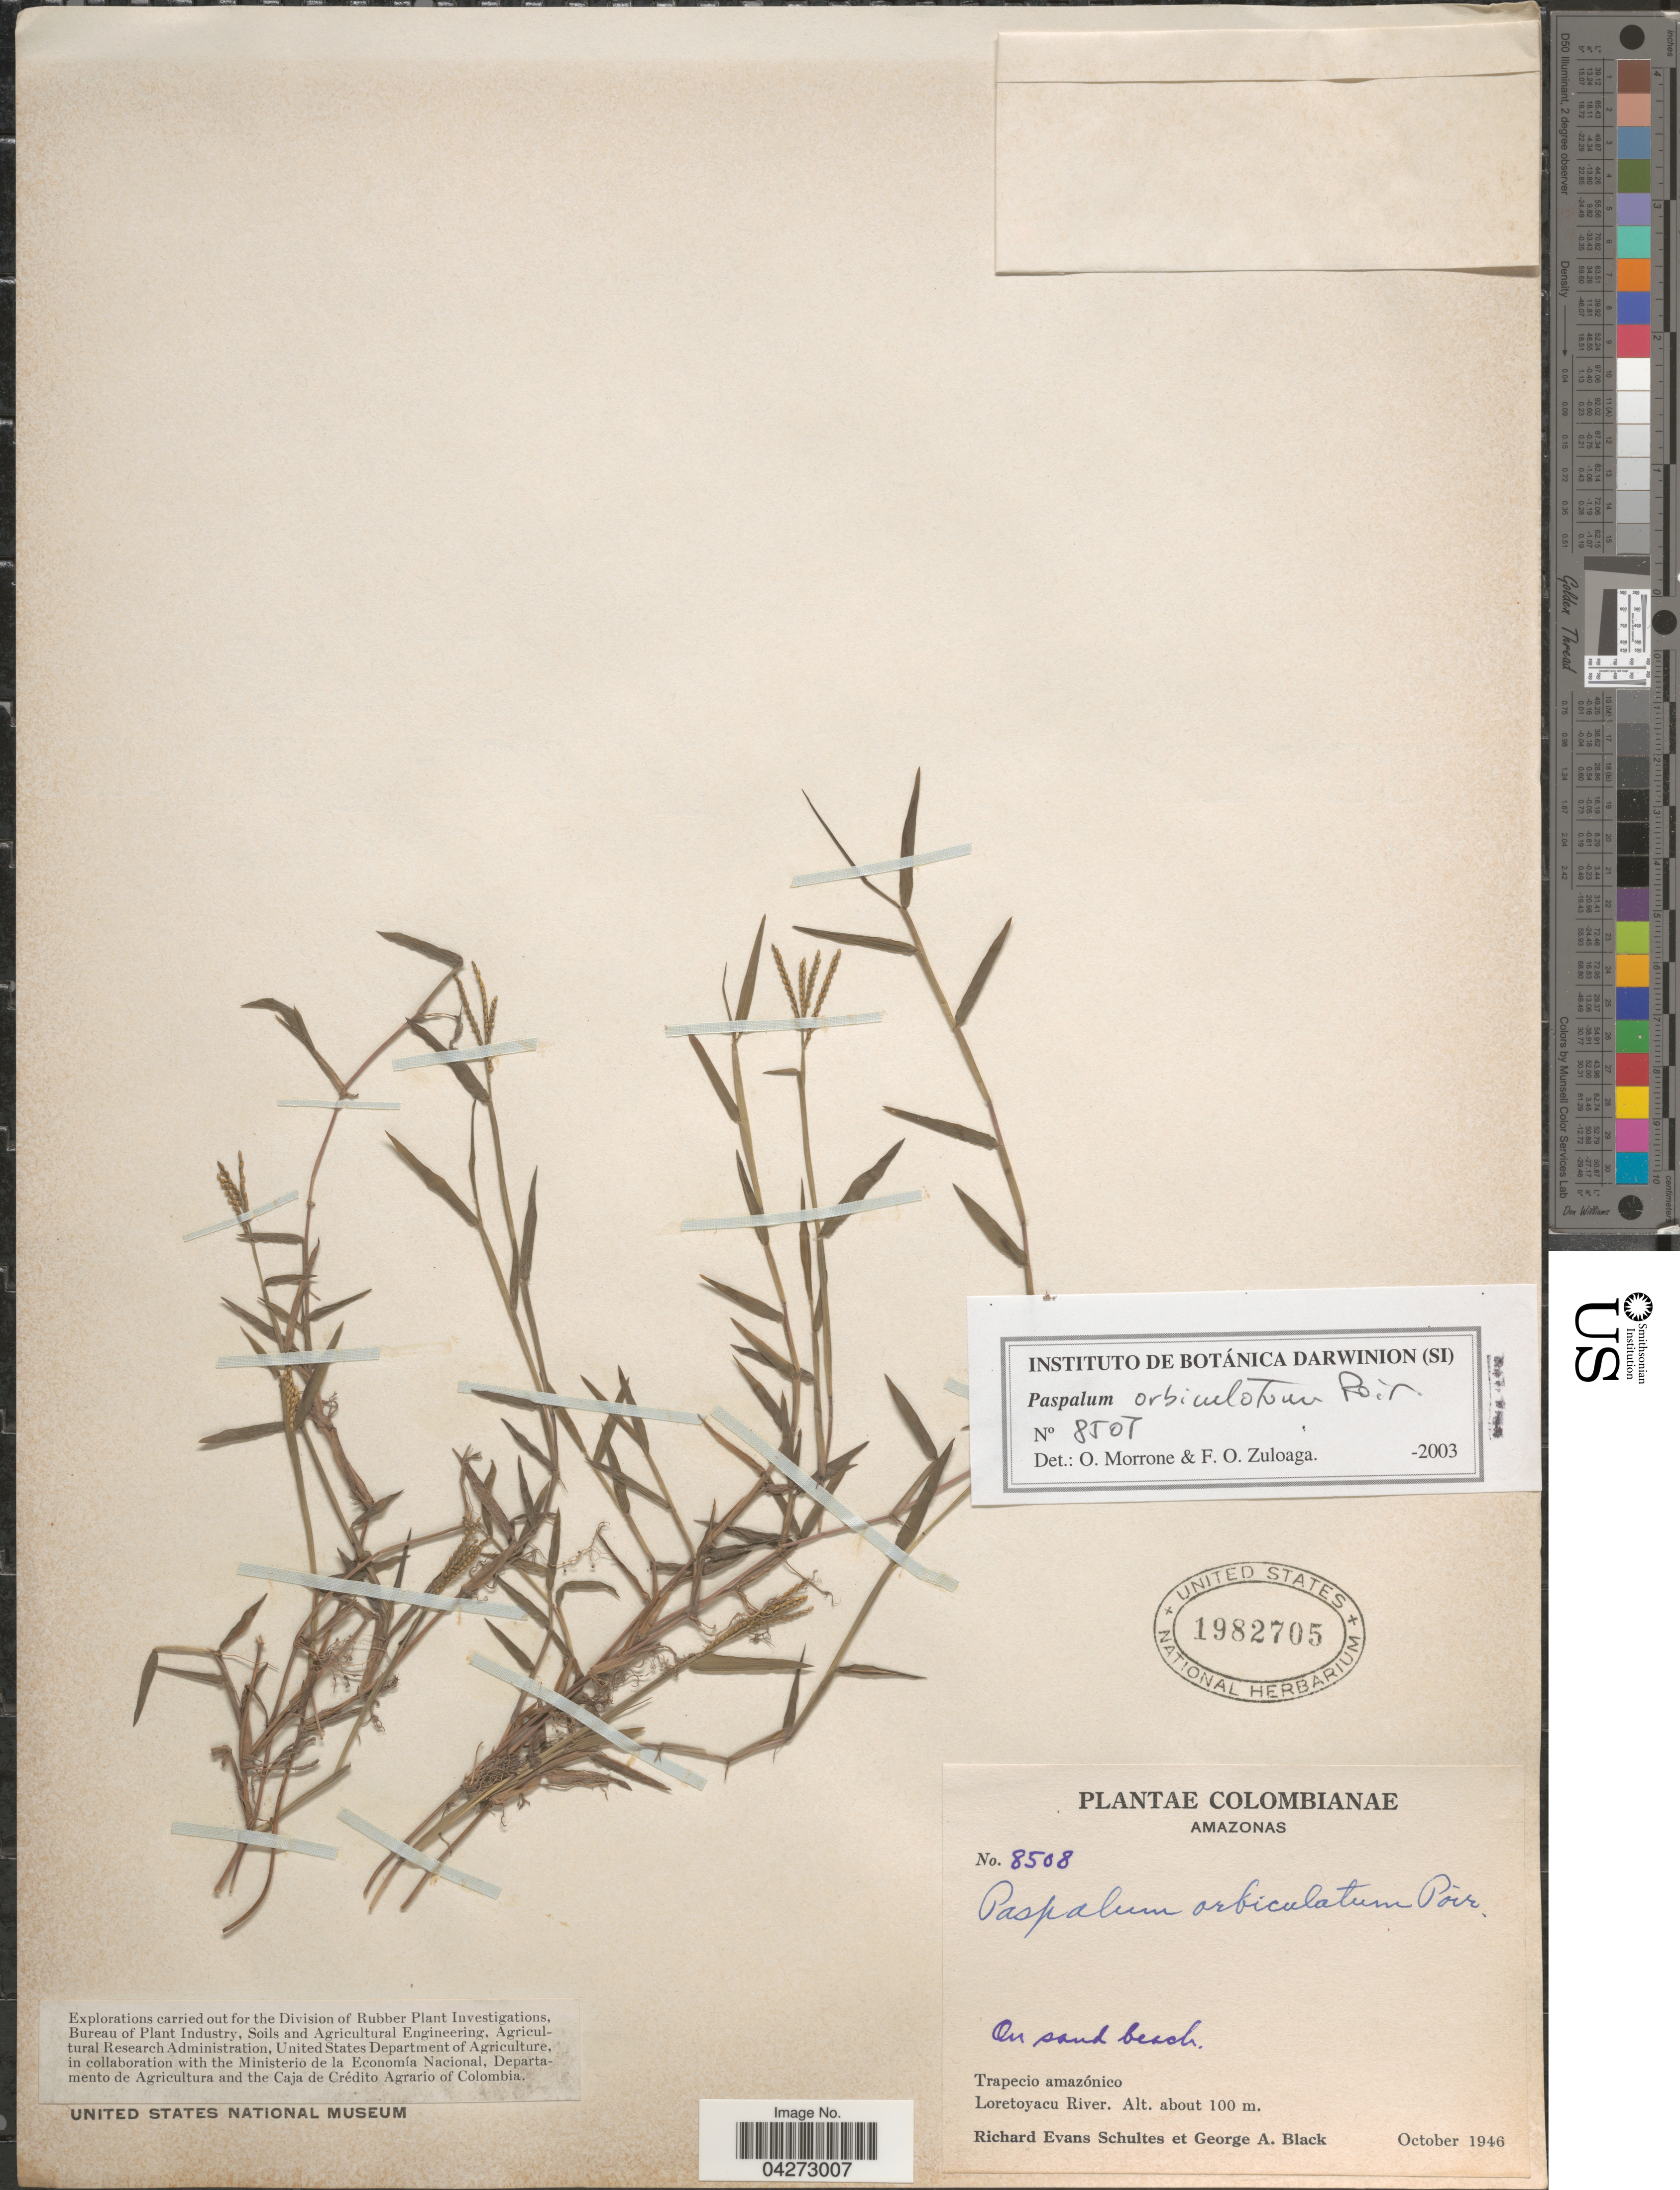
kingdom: Plantae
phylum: Tracheophyta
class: Liliopsida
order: Poales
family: Poaceae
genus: Paspalum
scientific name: Paspalum orbiculatum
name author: Poir.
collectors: R. E. Schultes & G. A. Black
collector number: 8508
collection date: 1946-10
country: Colombia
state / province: Amazônas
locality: On sand beach. Trapecio amazónico. Loretoyacu River.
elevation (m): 100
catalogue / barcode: US 1982705